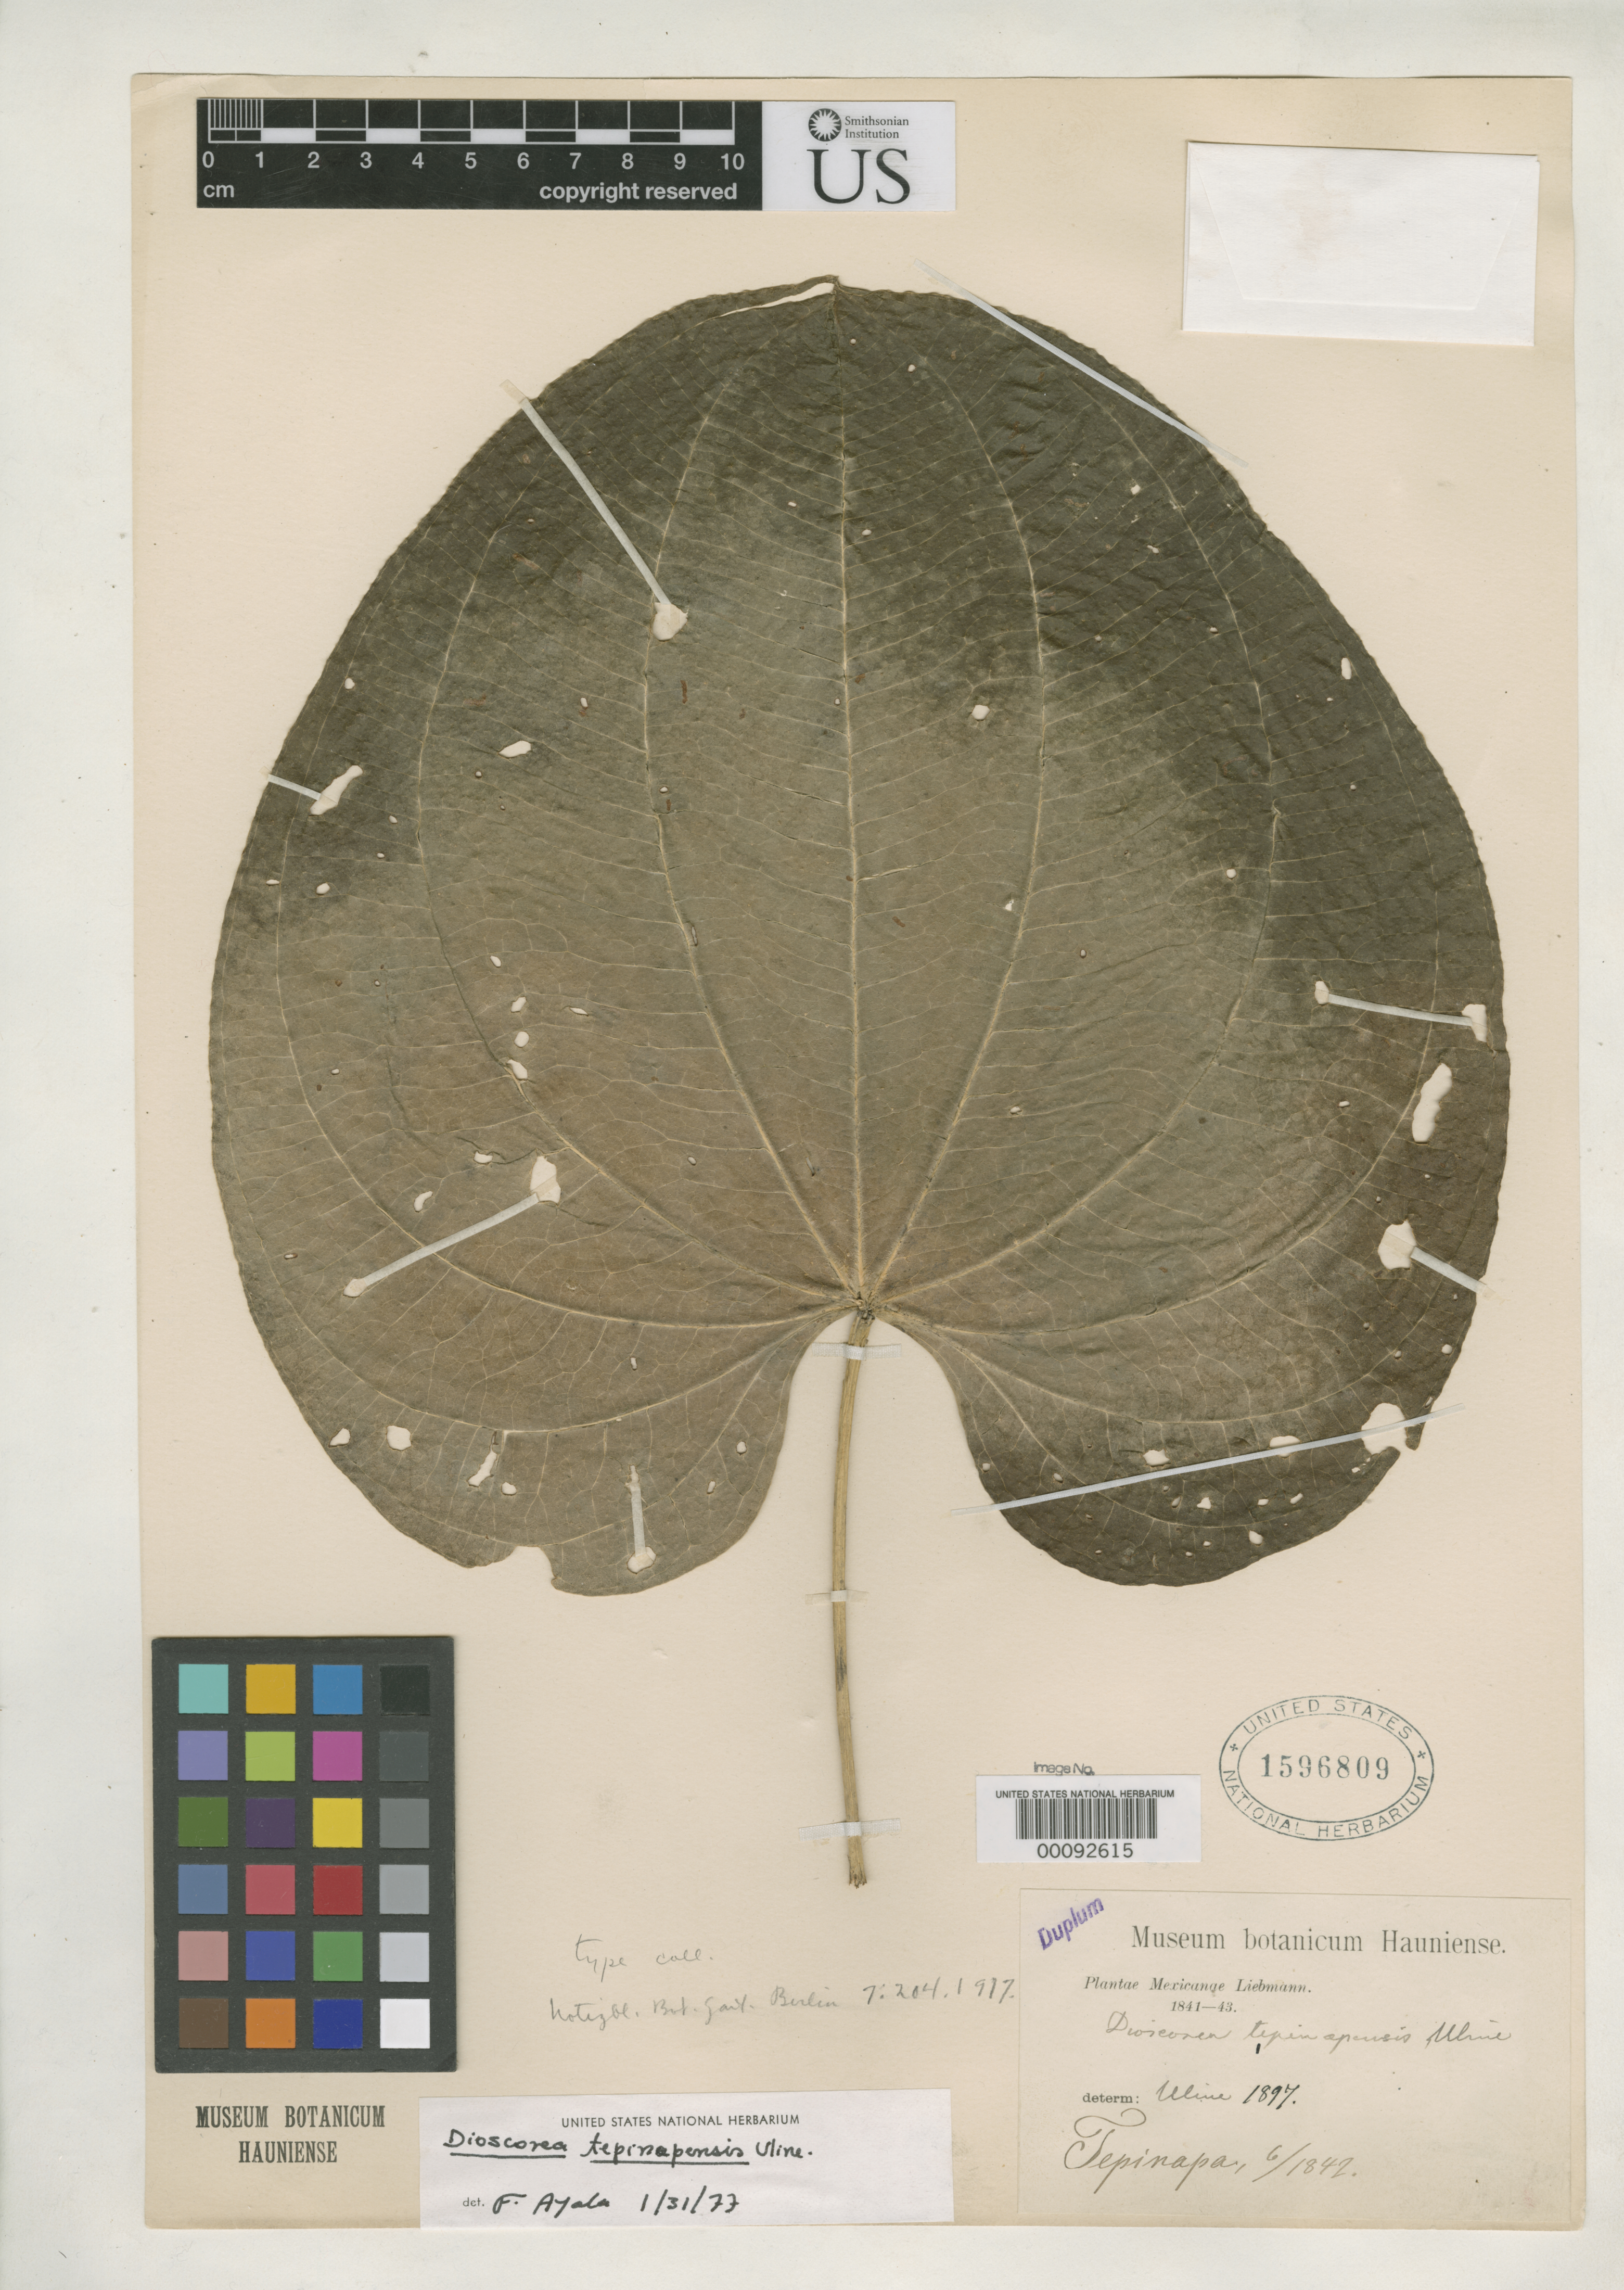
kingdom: Plantae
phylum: Tracheophyta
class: Liliopsida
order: Dioscoreales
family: Dioscoreaceae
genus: Dioscorea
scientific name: Dioscorea tepinapensis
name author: Uline ex R. Knuth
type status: Isolectotype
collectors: F. M. Liebmann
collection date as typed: Jun 1842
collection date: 1842-06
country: Mexico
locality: Tepinapa.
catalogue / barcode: US 1596809